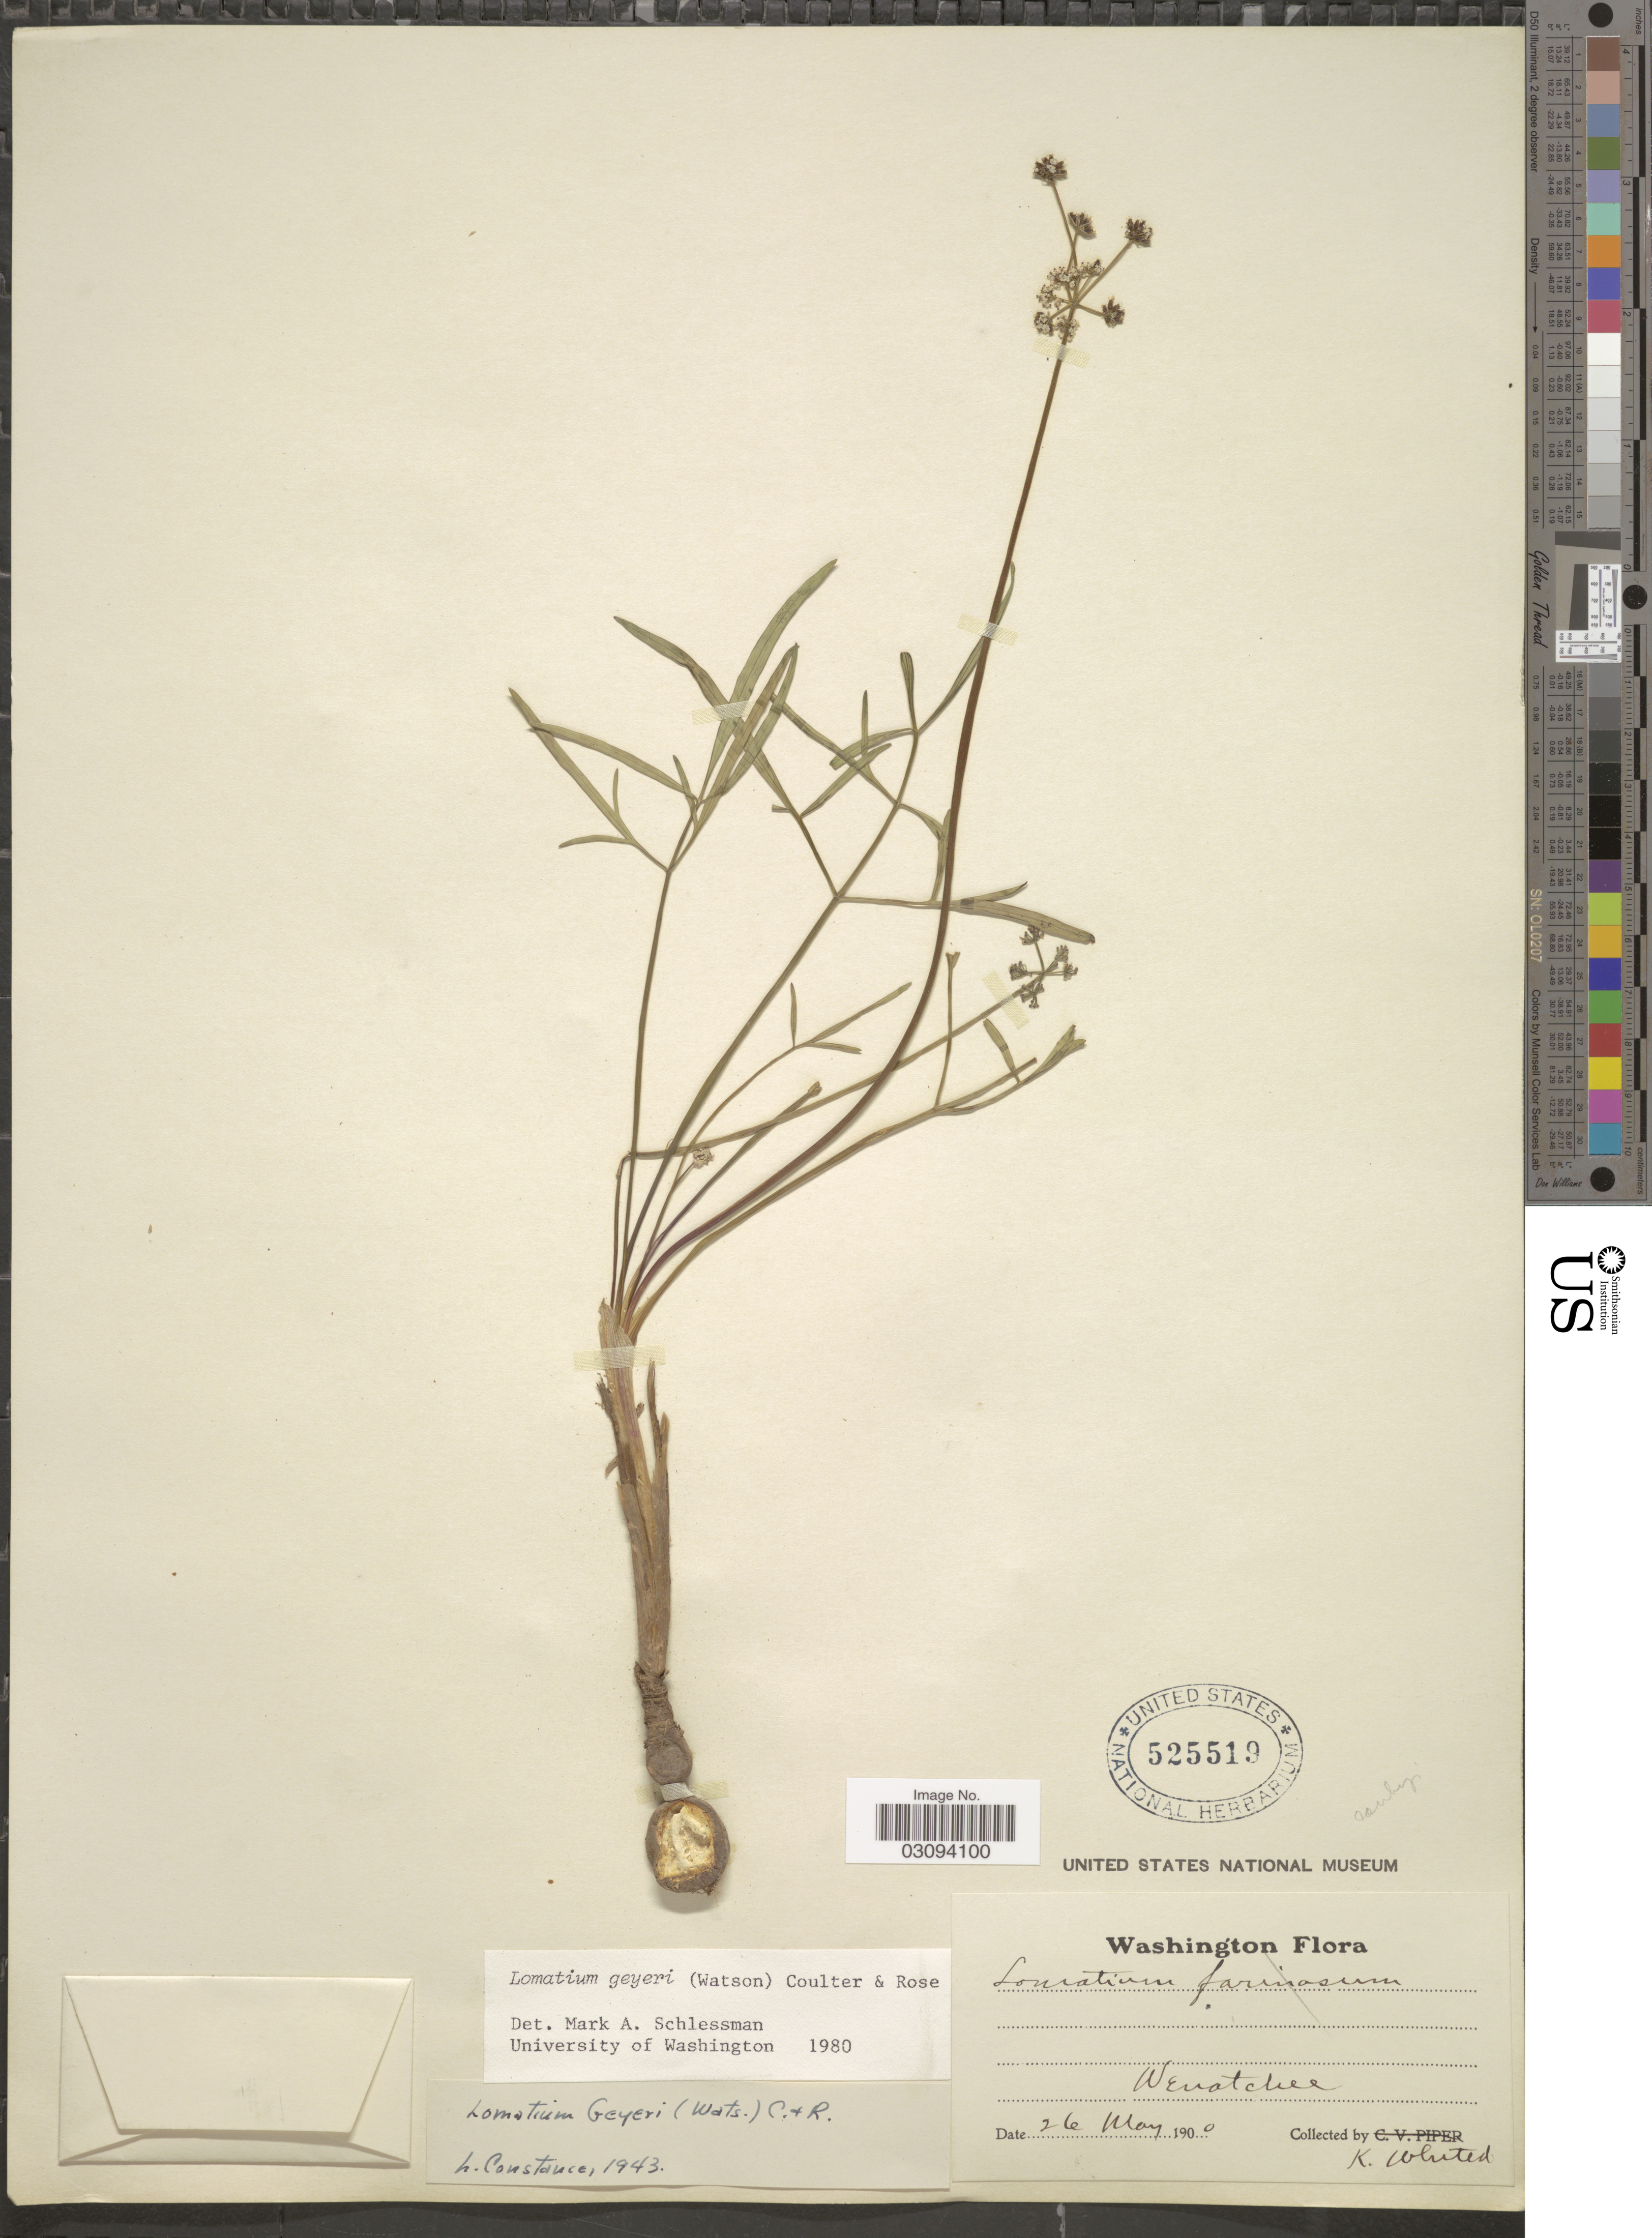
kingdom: Plantae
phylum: Tracheophyta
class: Magnoliopsida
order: Apiales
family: Apiaceae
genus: Lomatium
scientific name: Lomatium geyeri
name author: (S. Watson) J.M. Coult. & Rose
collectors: K. Whited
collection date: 1900-05-26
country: United States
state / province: Washington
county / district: Chelan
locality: Wenatchee.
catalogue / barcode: US 525519